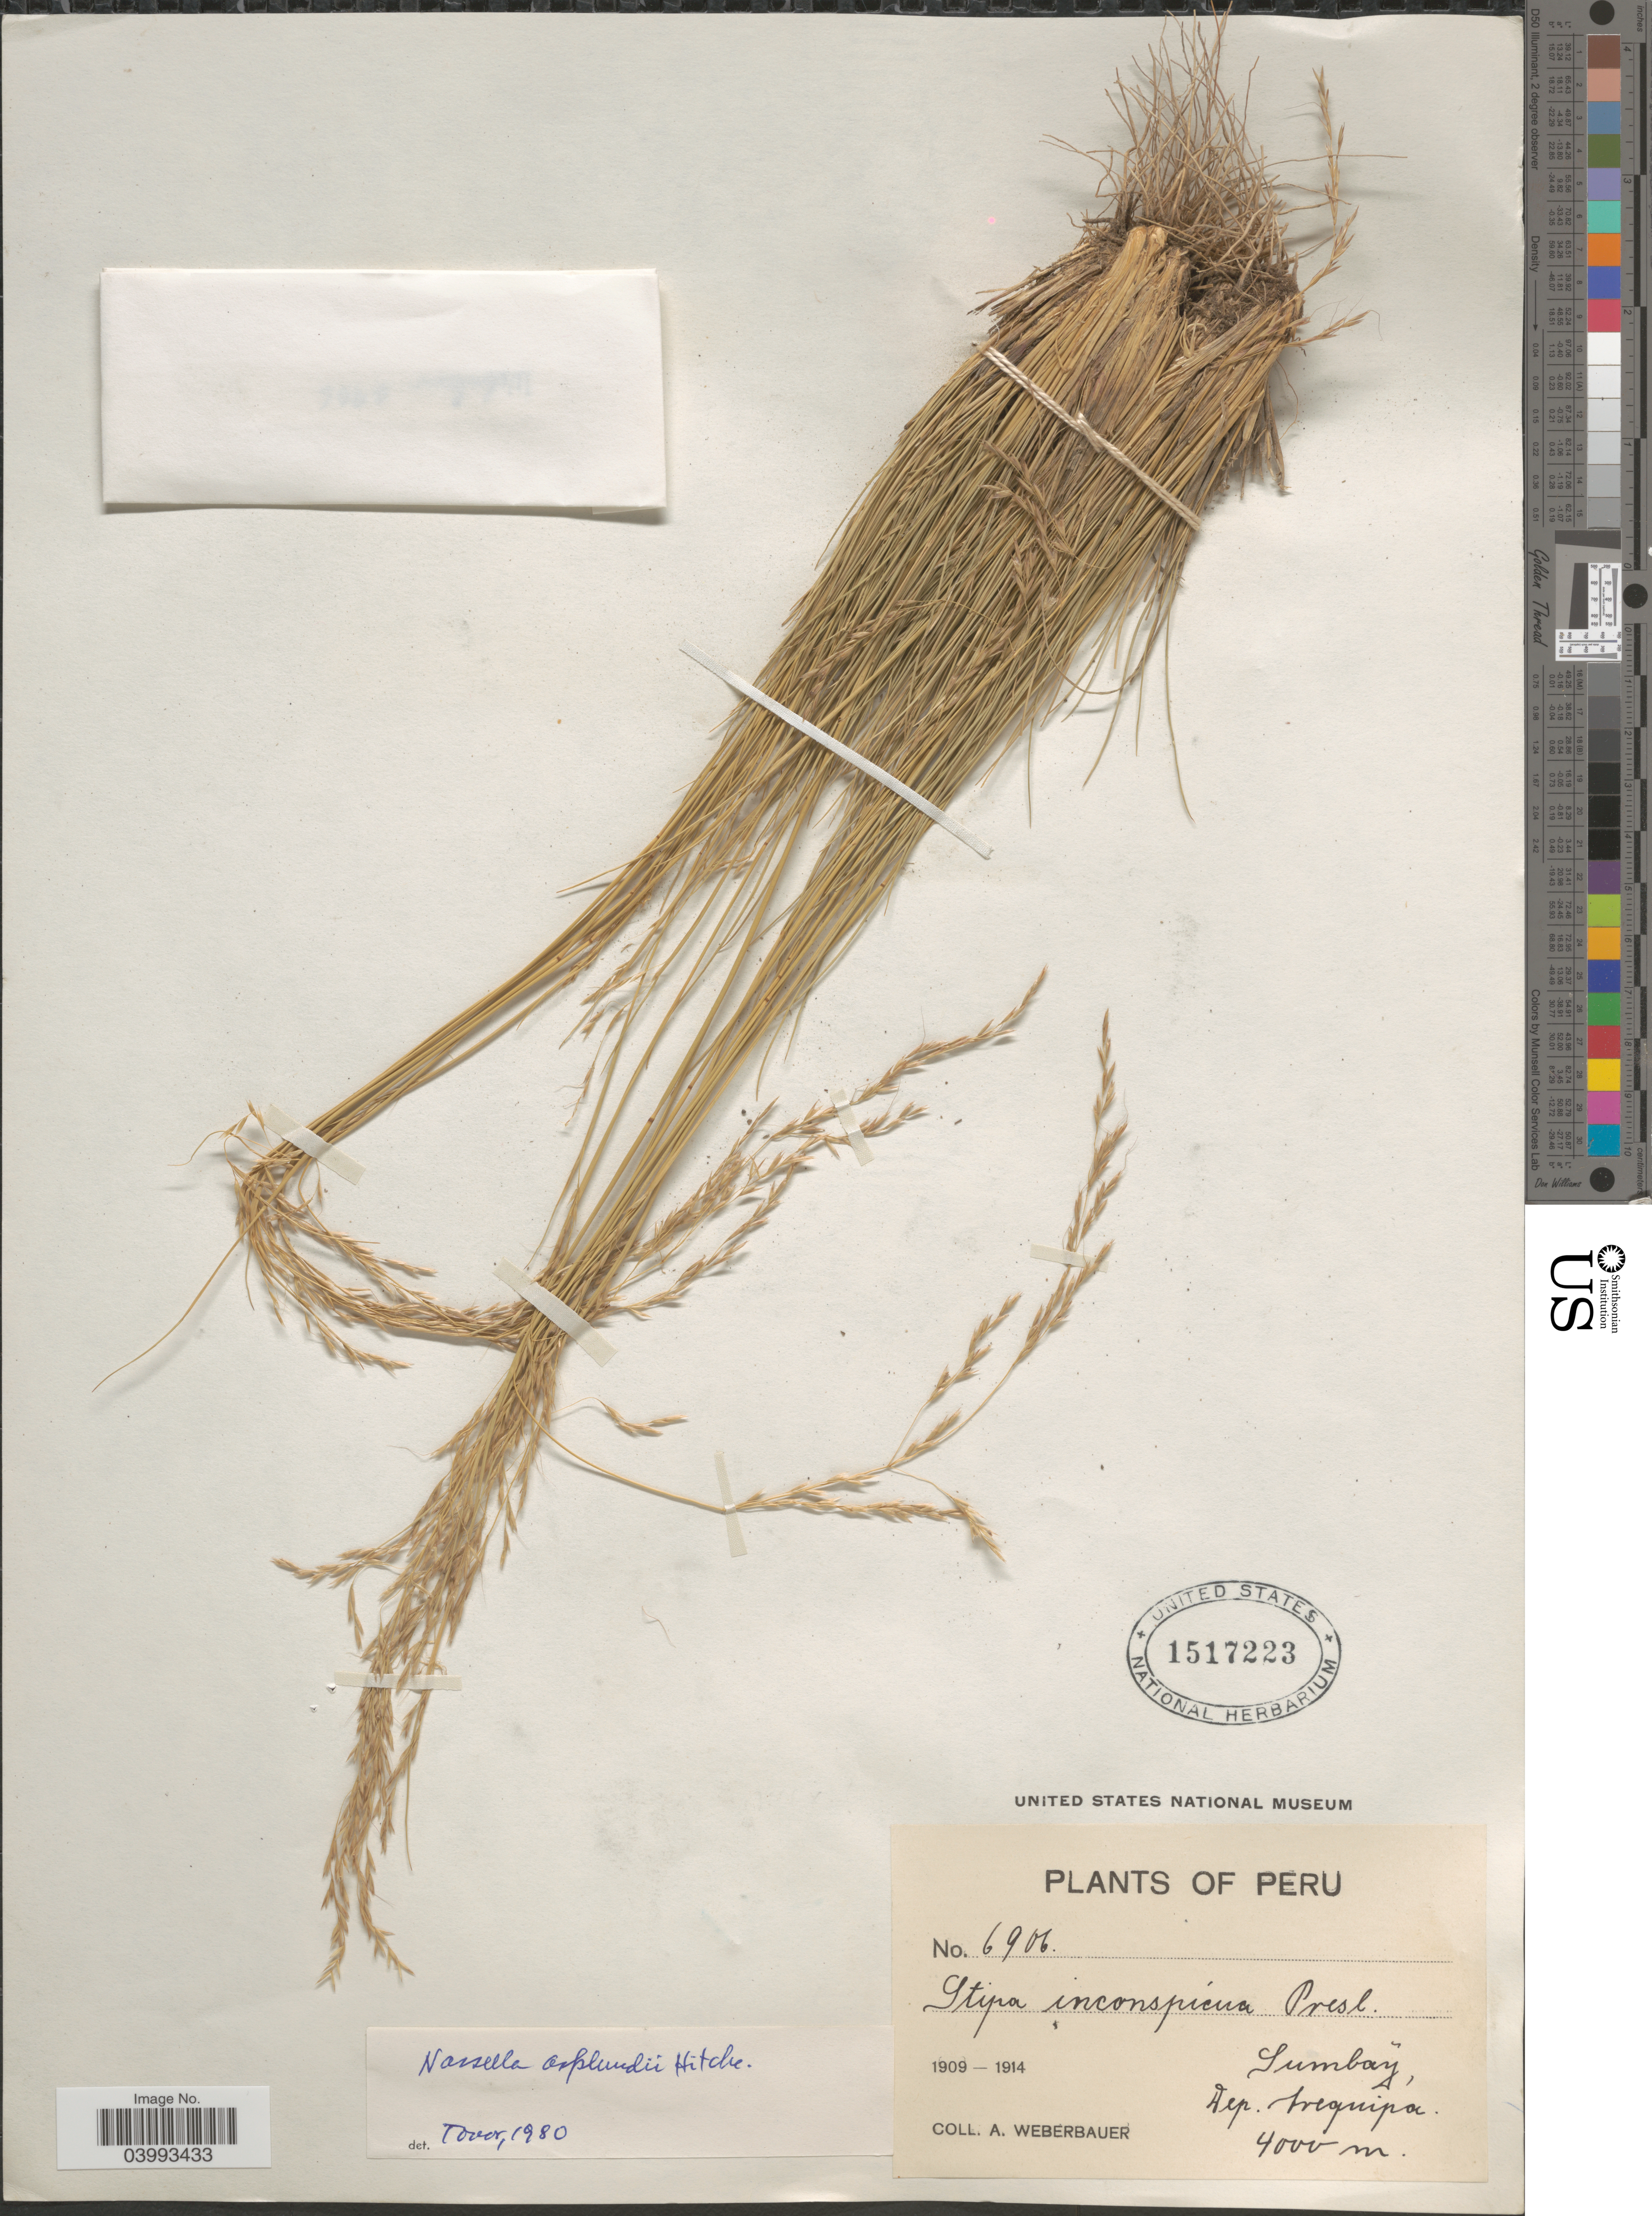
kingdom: Plantae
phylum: Tracheophyta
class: Liliopsida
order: Poales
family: Poaceae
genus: Nassella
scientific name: Nassella asplundii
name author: Hitchc.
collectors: A. Weberbauer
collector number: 6906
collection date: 1909/1914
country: Peru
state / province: Arequipa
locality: Umbay, Dep. Arequipa.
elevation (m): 4000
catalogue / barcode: US 1517223